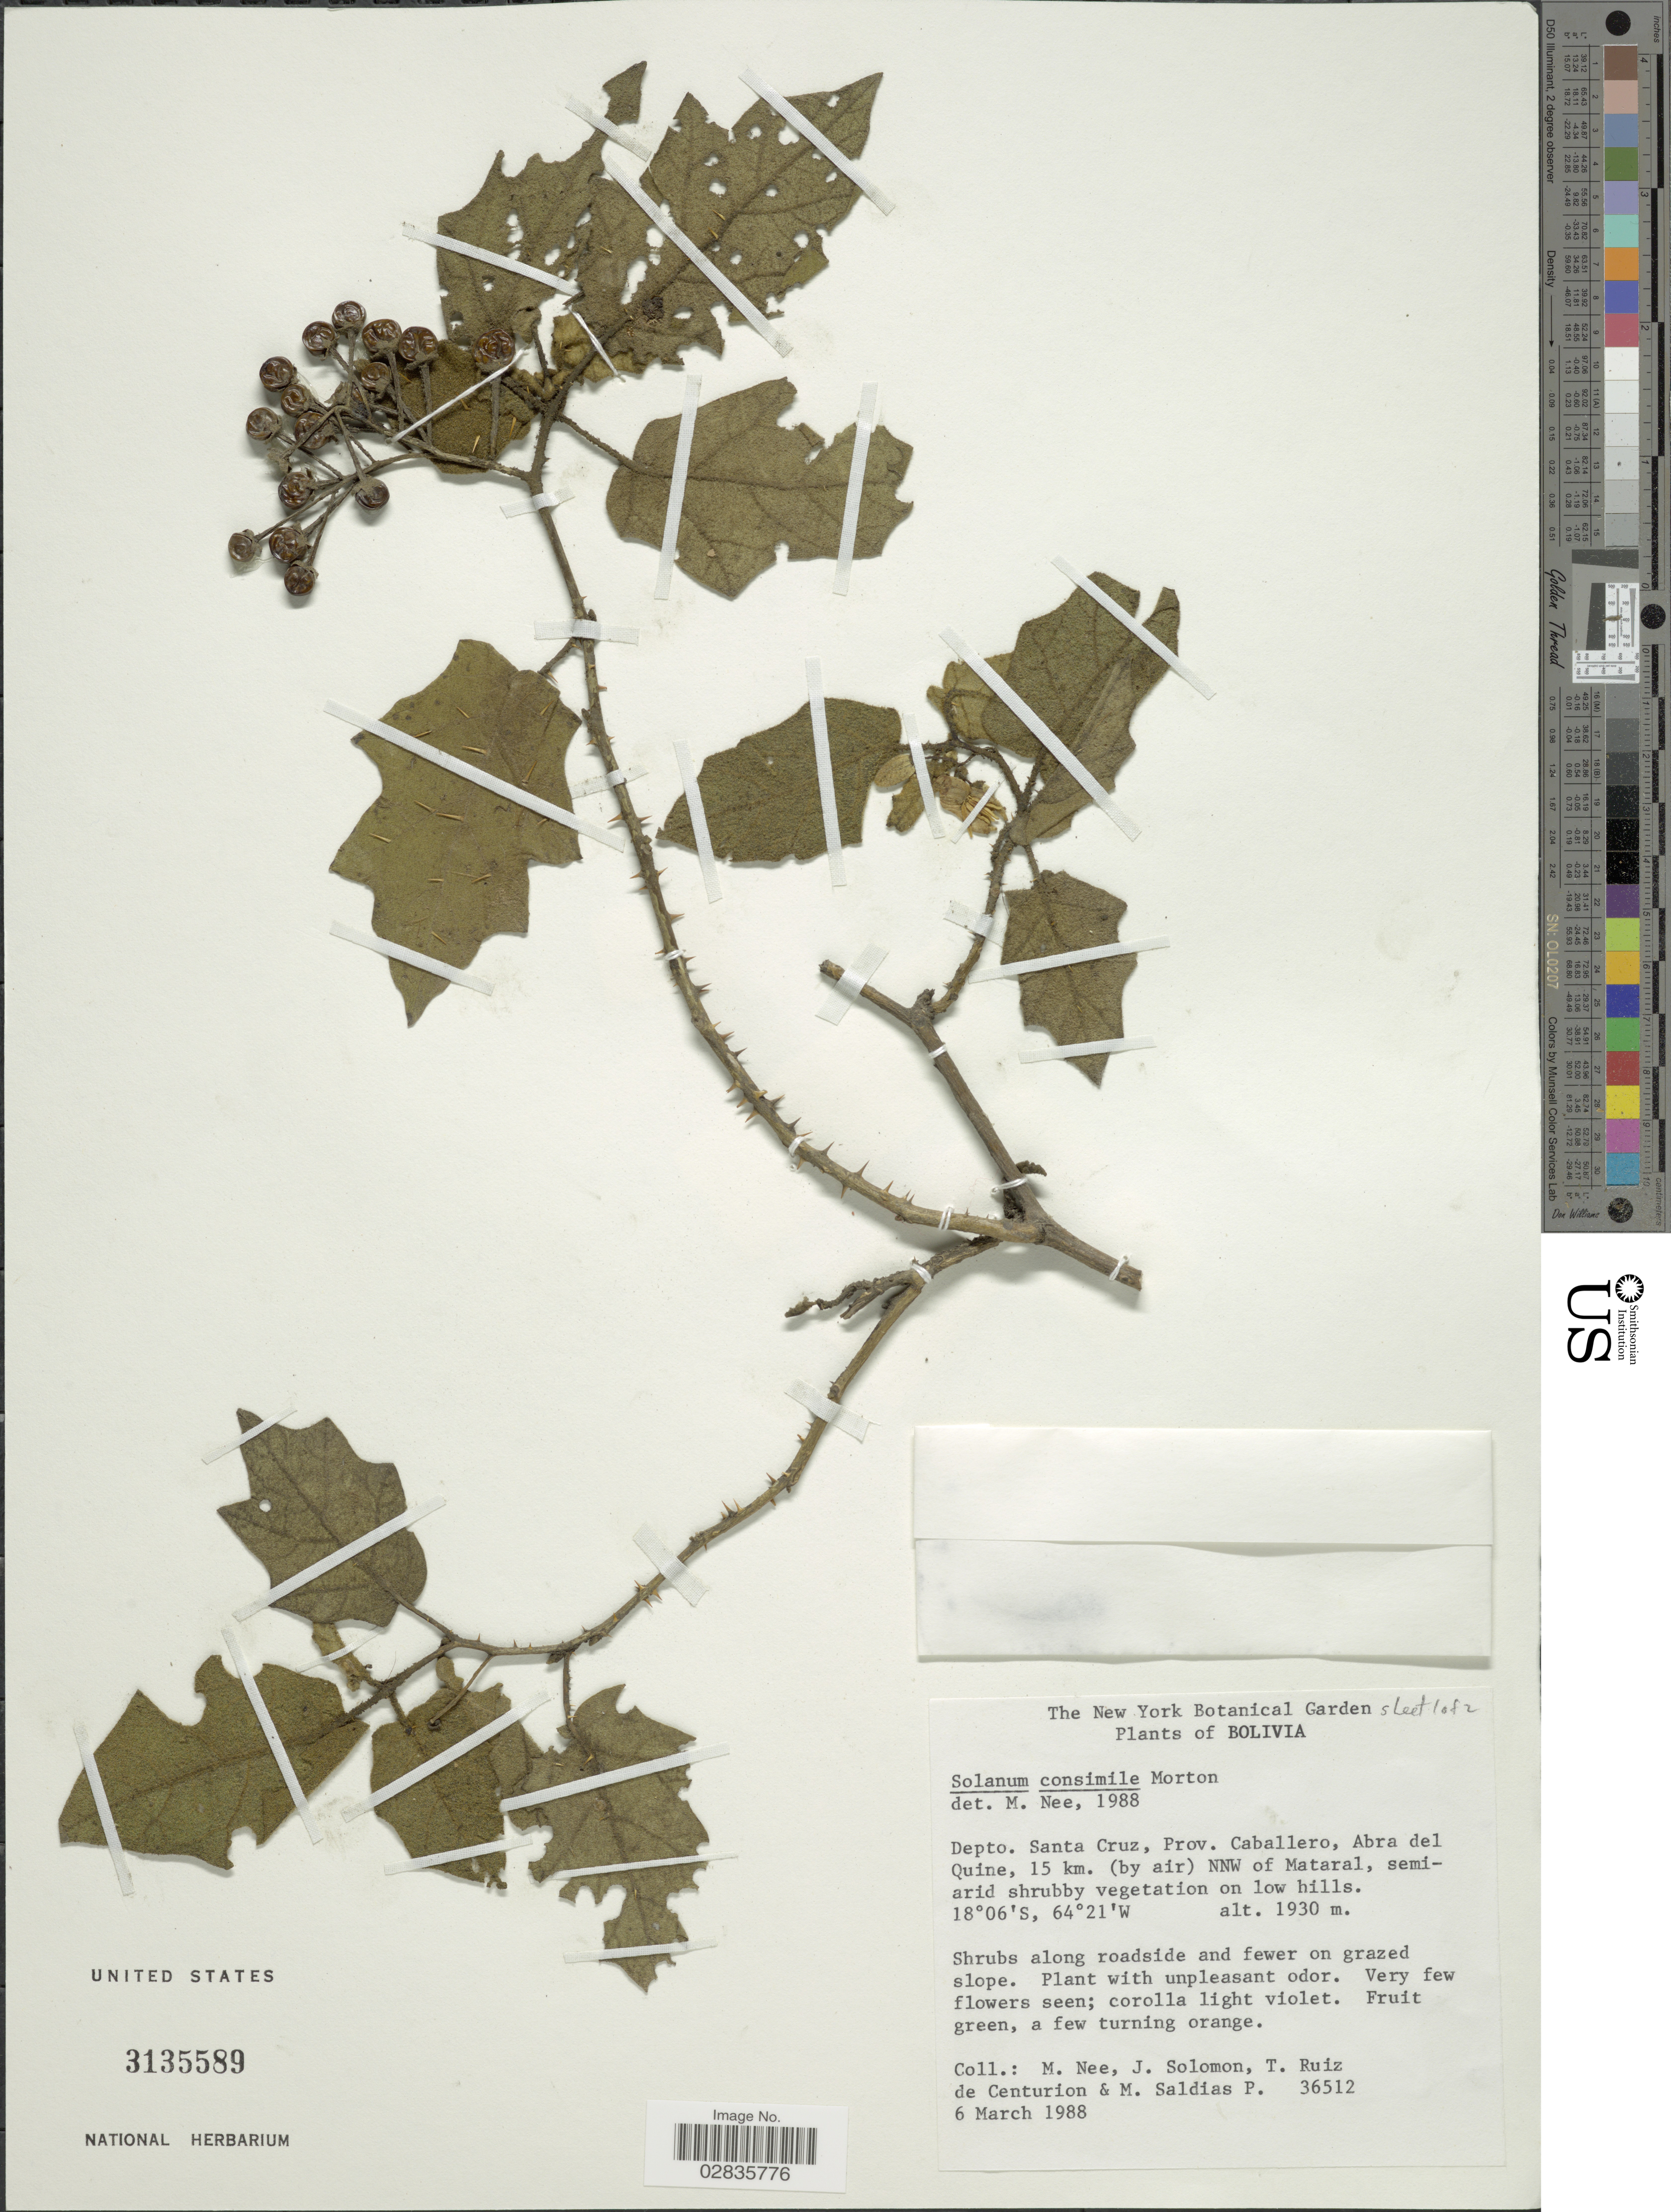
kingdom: Plantae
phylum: Tracheophyta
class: Magnoliopsida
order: Solanales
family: Solanaceae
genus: Solanum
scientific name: Solanum consimile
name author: C.V. Morton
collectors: M. Nee, J. Solomon, T. De Centurion & M. Saldias P.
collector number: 36512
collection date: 1988-03-06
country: Bolivia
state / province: Santa Cruz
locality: Depto. Santa Cruz, Prov. Caballero, Abra del Quine, 15 km. (by air) NNW of Mataral.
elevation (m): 1930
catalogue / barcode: US 3135589